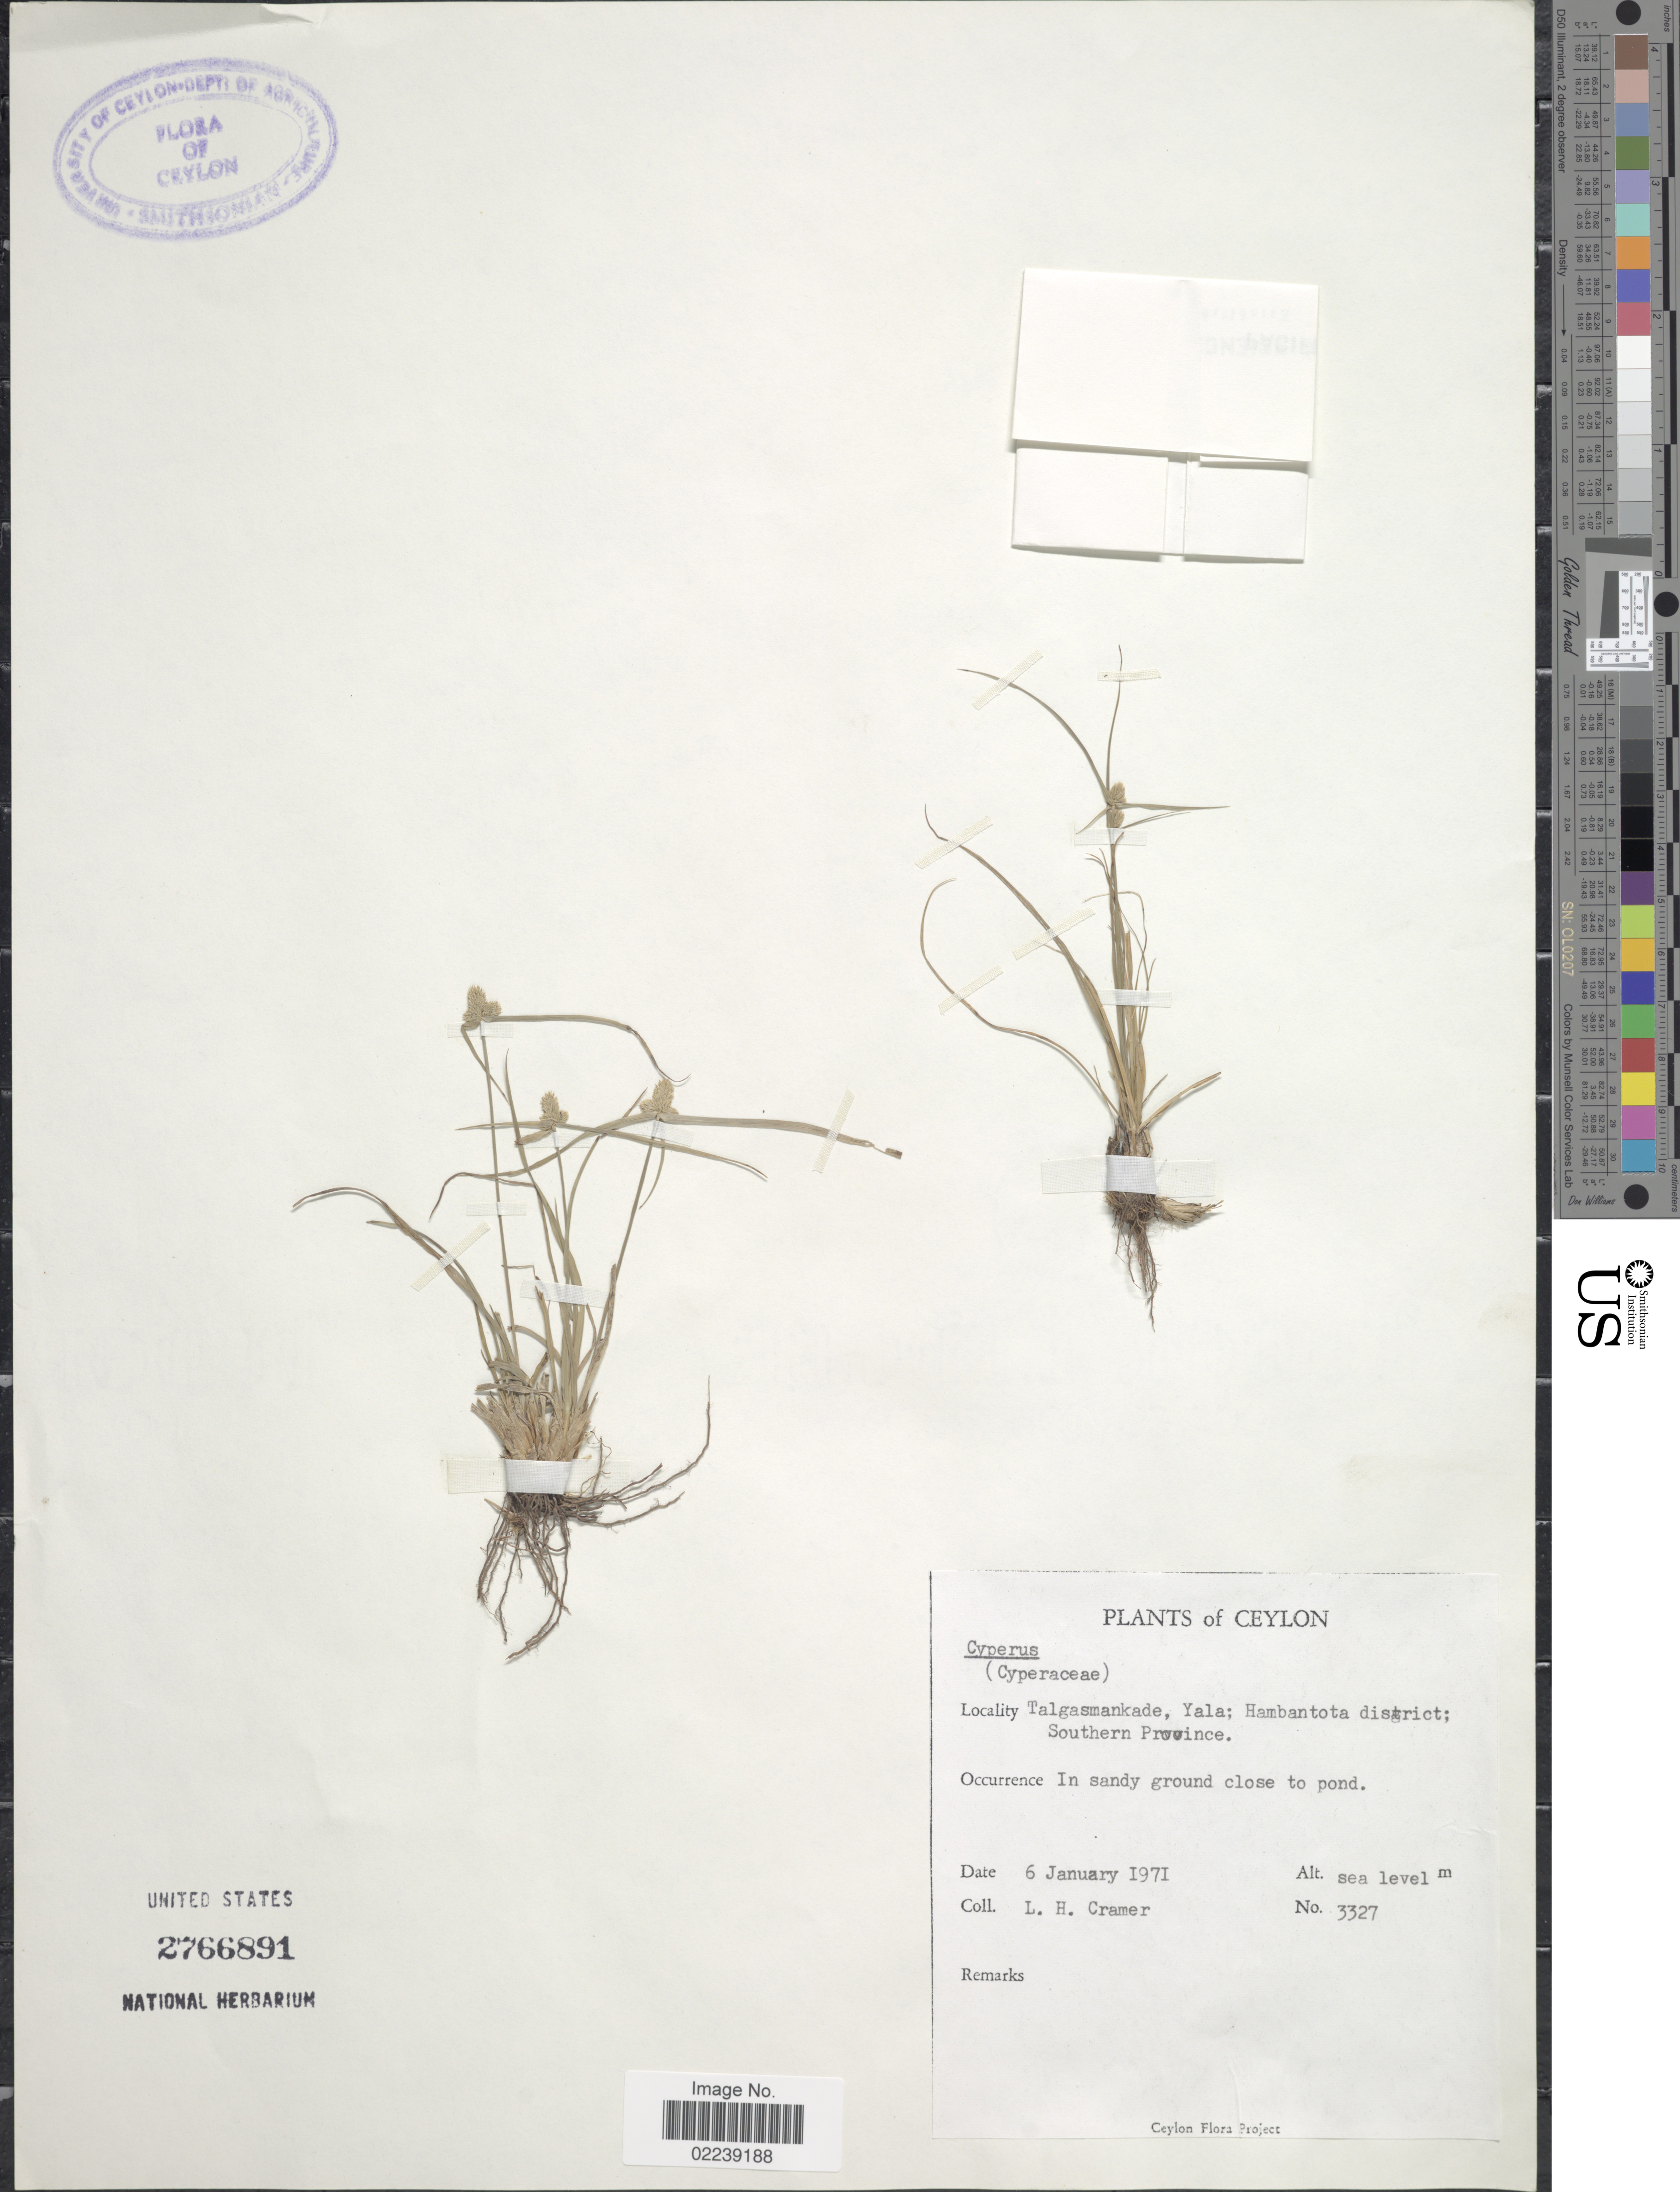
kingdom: Plantae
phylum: Tracheophyta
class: Liliopsida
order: Poales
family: Cyperaceae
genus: Cyperus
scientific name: Cyperus tenuifolius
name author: (Steud.) Dandy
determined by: Strong, Mark T., (BOT), Smithsonian Institution - National Museum of Natural History (UNITED STATES)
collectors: L. H. Cramer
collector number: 3327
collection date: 1971-01-06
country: Sri Lanka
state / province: Southern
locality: Ceylon.Talgasmankade, Yala; Hambantota district; Southern Province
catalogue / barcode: US 2766891